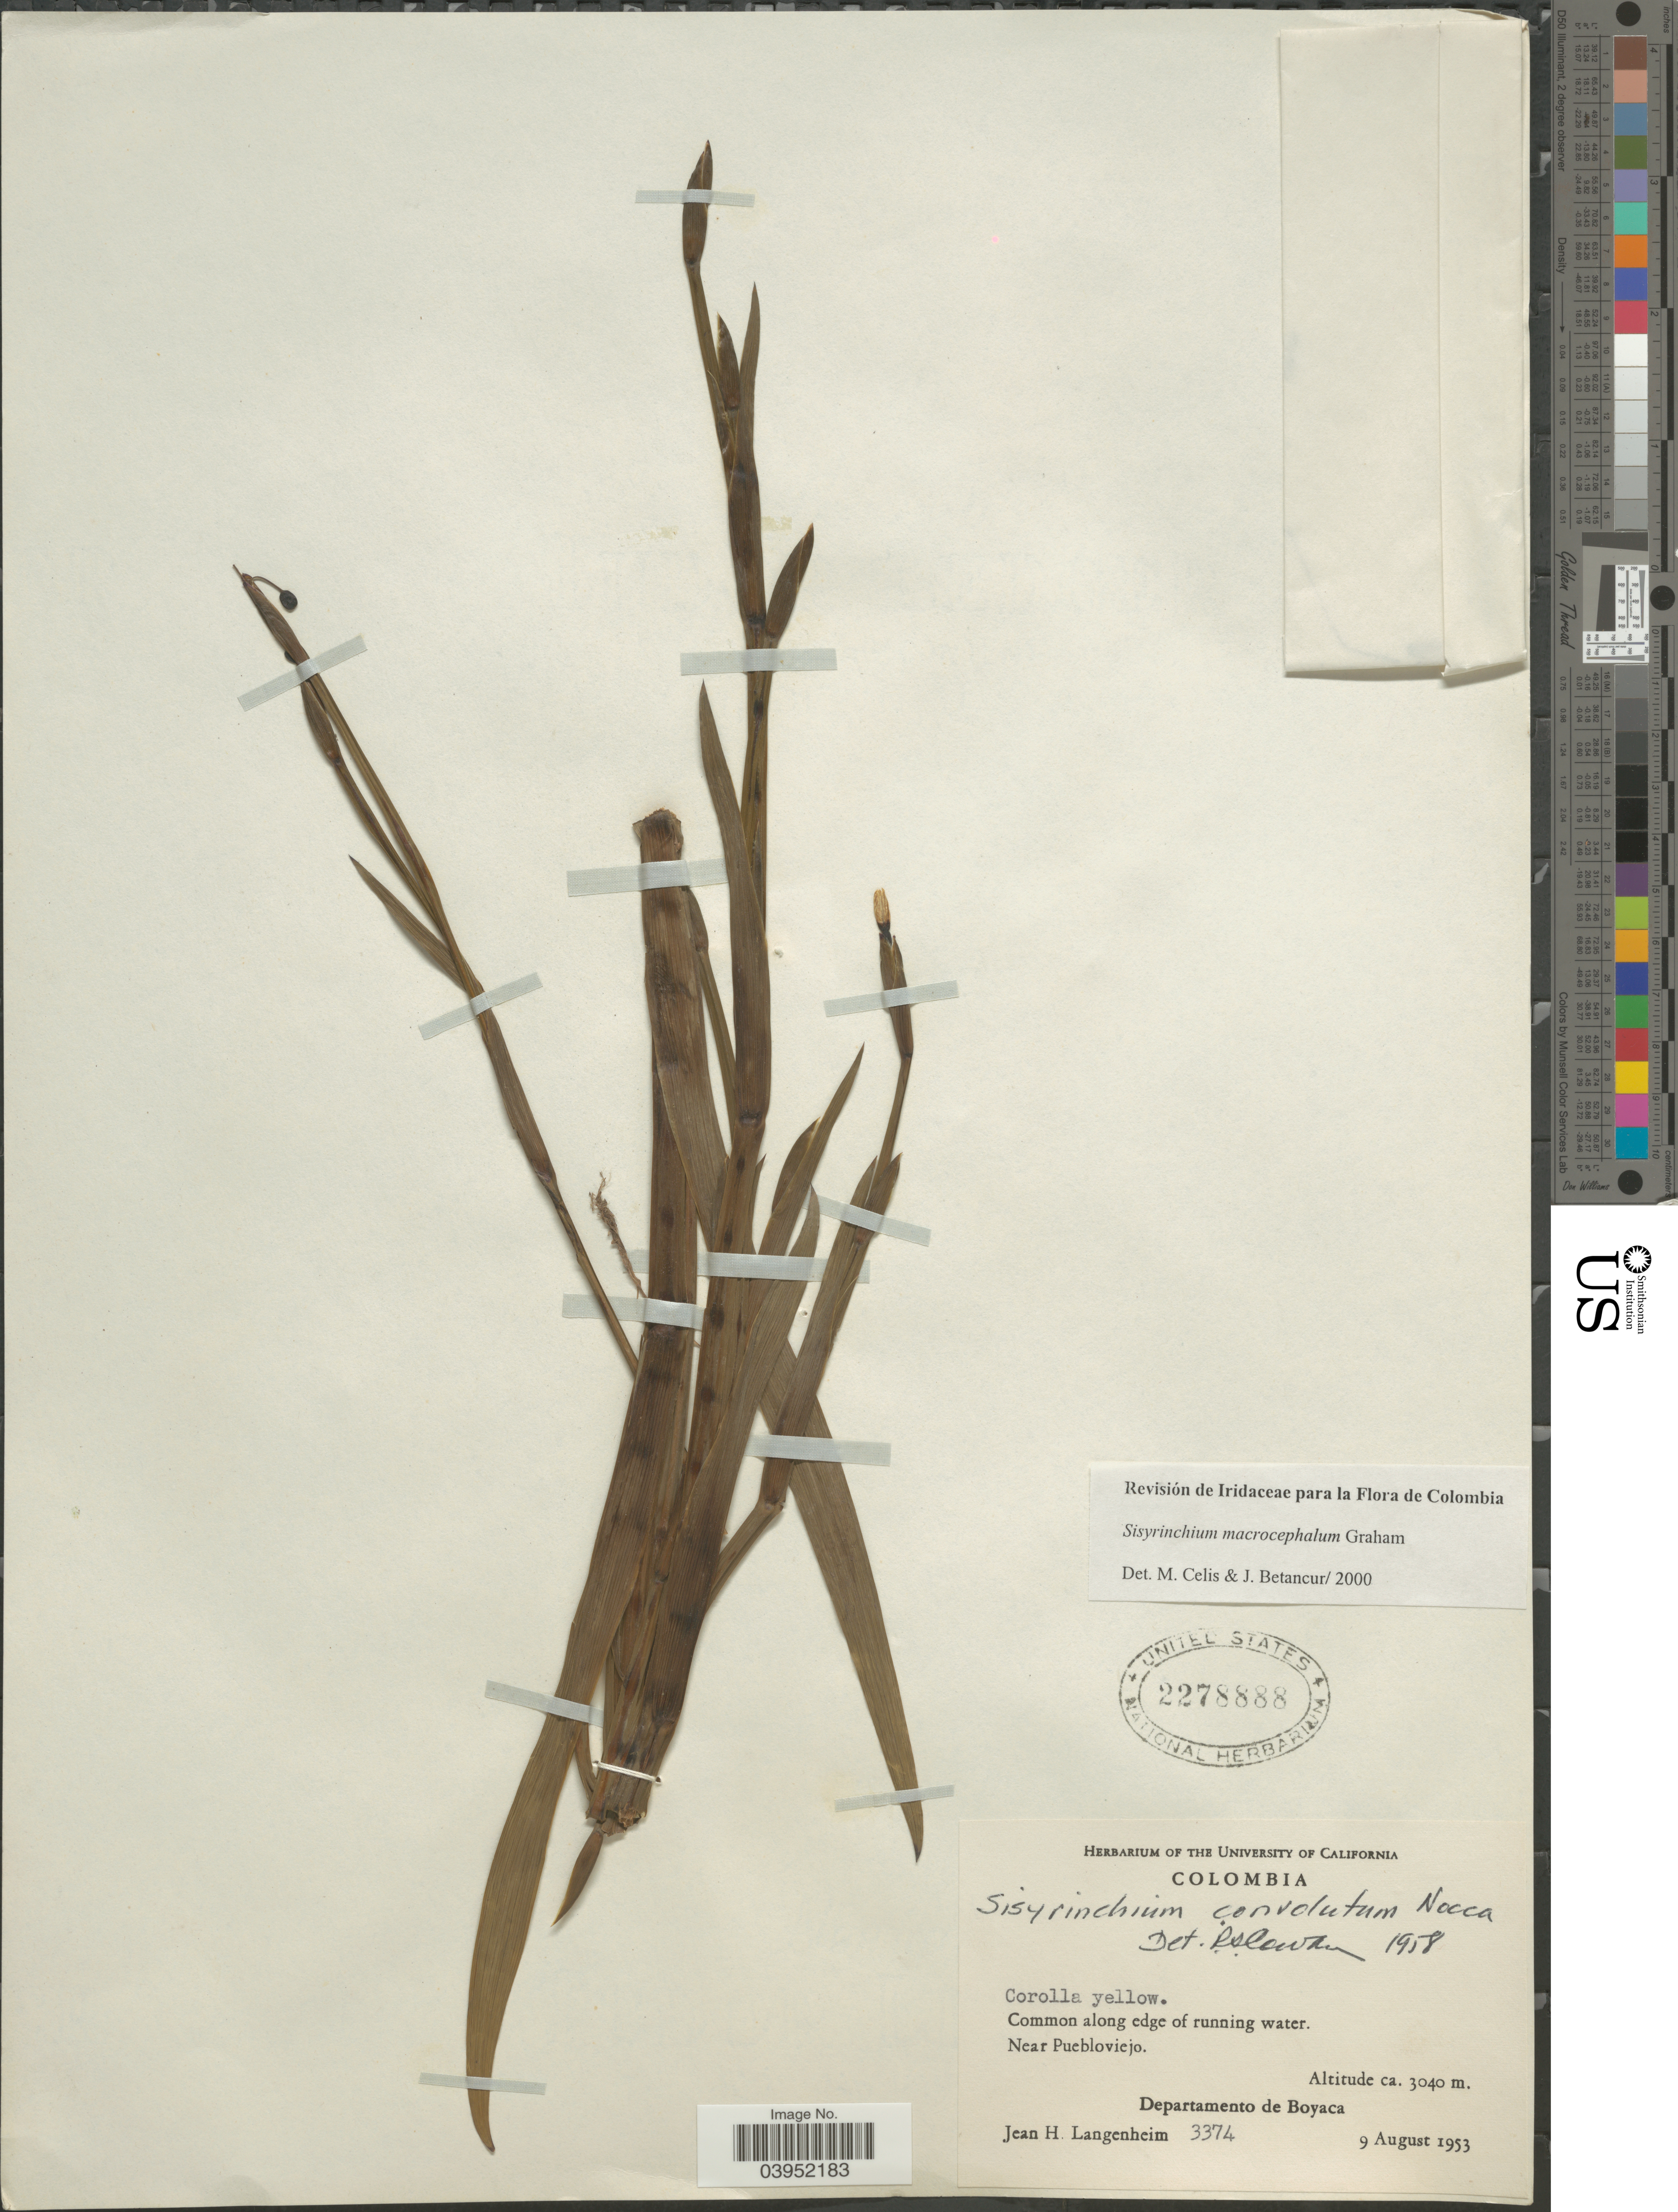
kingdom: Plantae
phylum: Tracheophyta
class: Liliopsida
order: Asparagales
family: Iridaceae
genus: Sisyrinchium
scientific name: Sisyrinchium macrocephalum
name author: Graham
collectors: J. H. Langenheim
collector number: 3374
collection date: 1953-08-09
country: Colombia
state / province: Boyacá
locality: Near Puebloviejo. Departamento de Boyaca.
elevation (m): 3040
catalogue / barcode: US 2278888